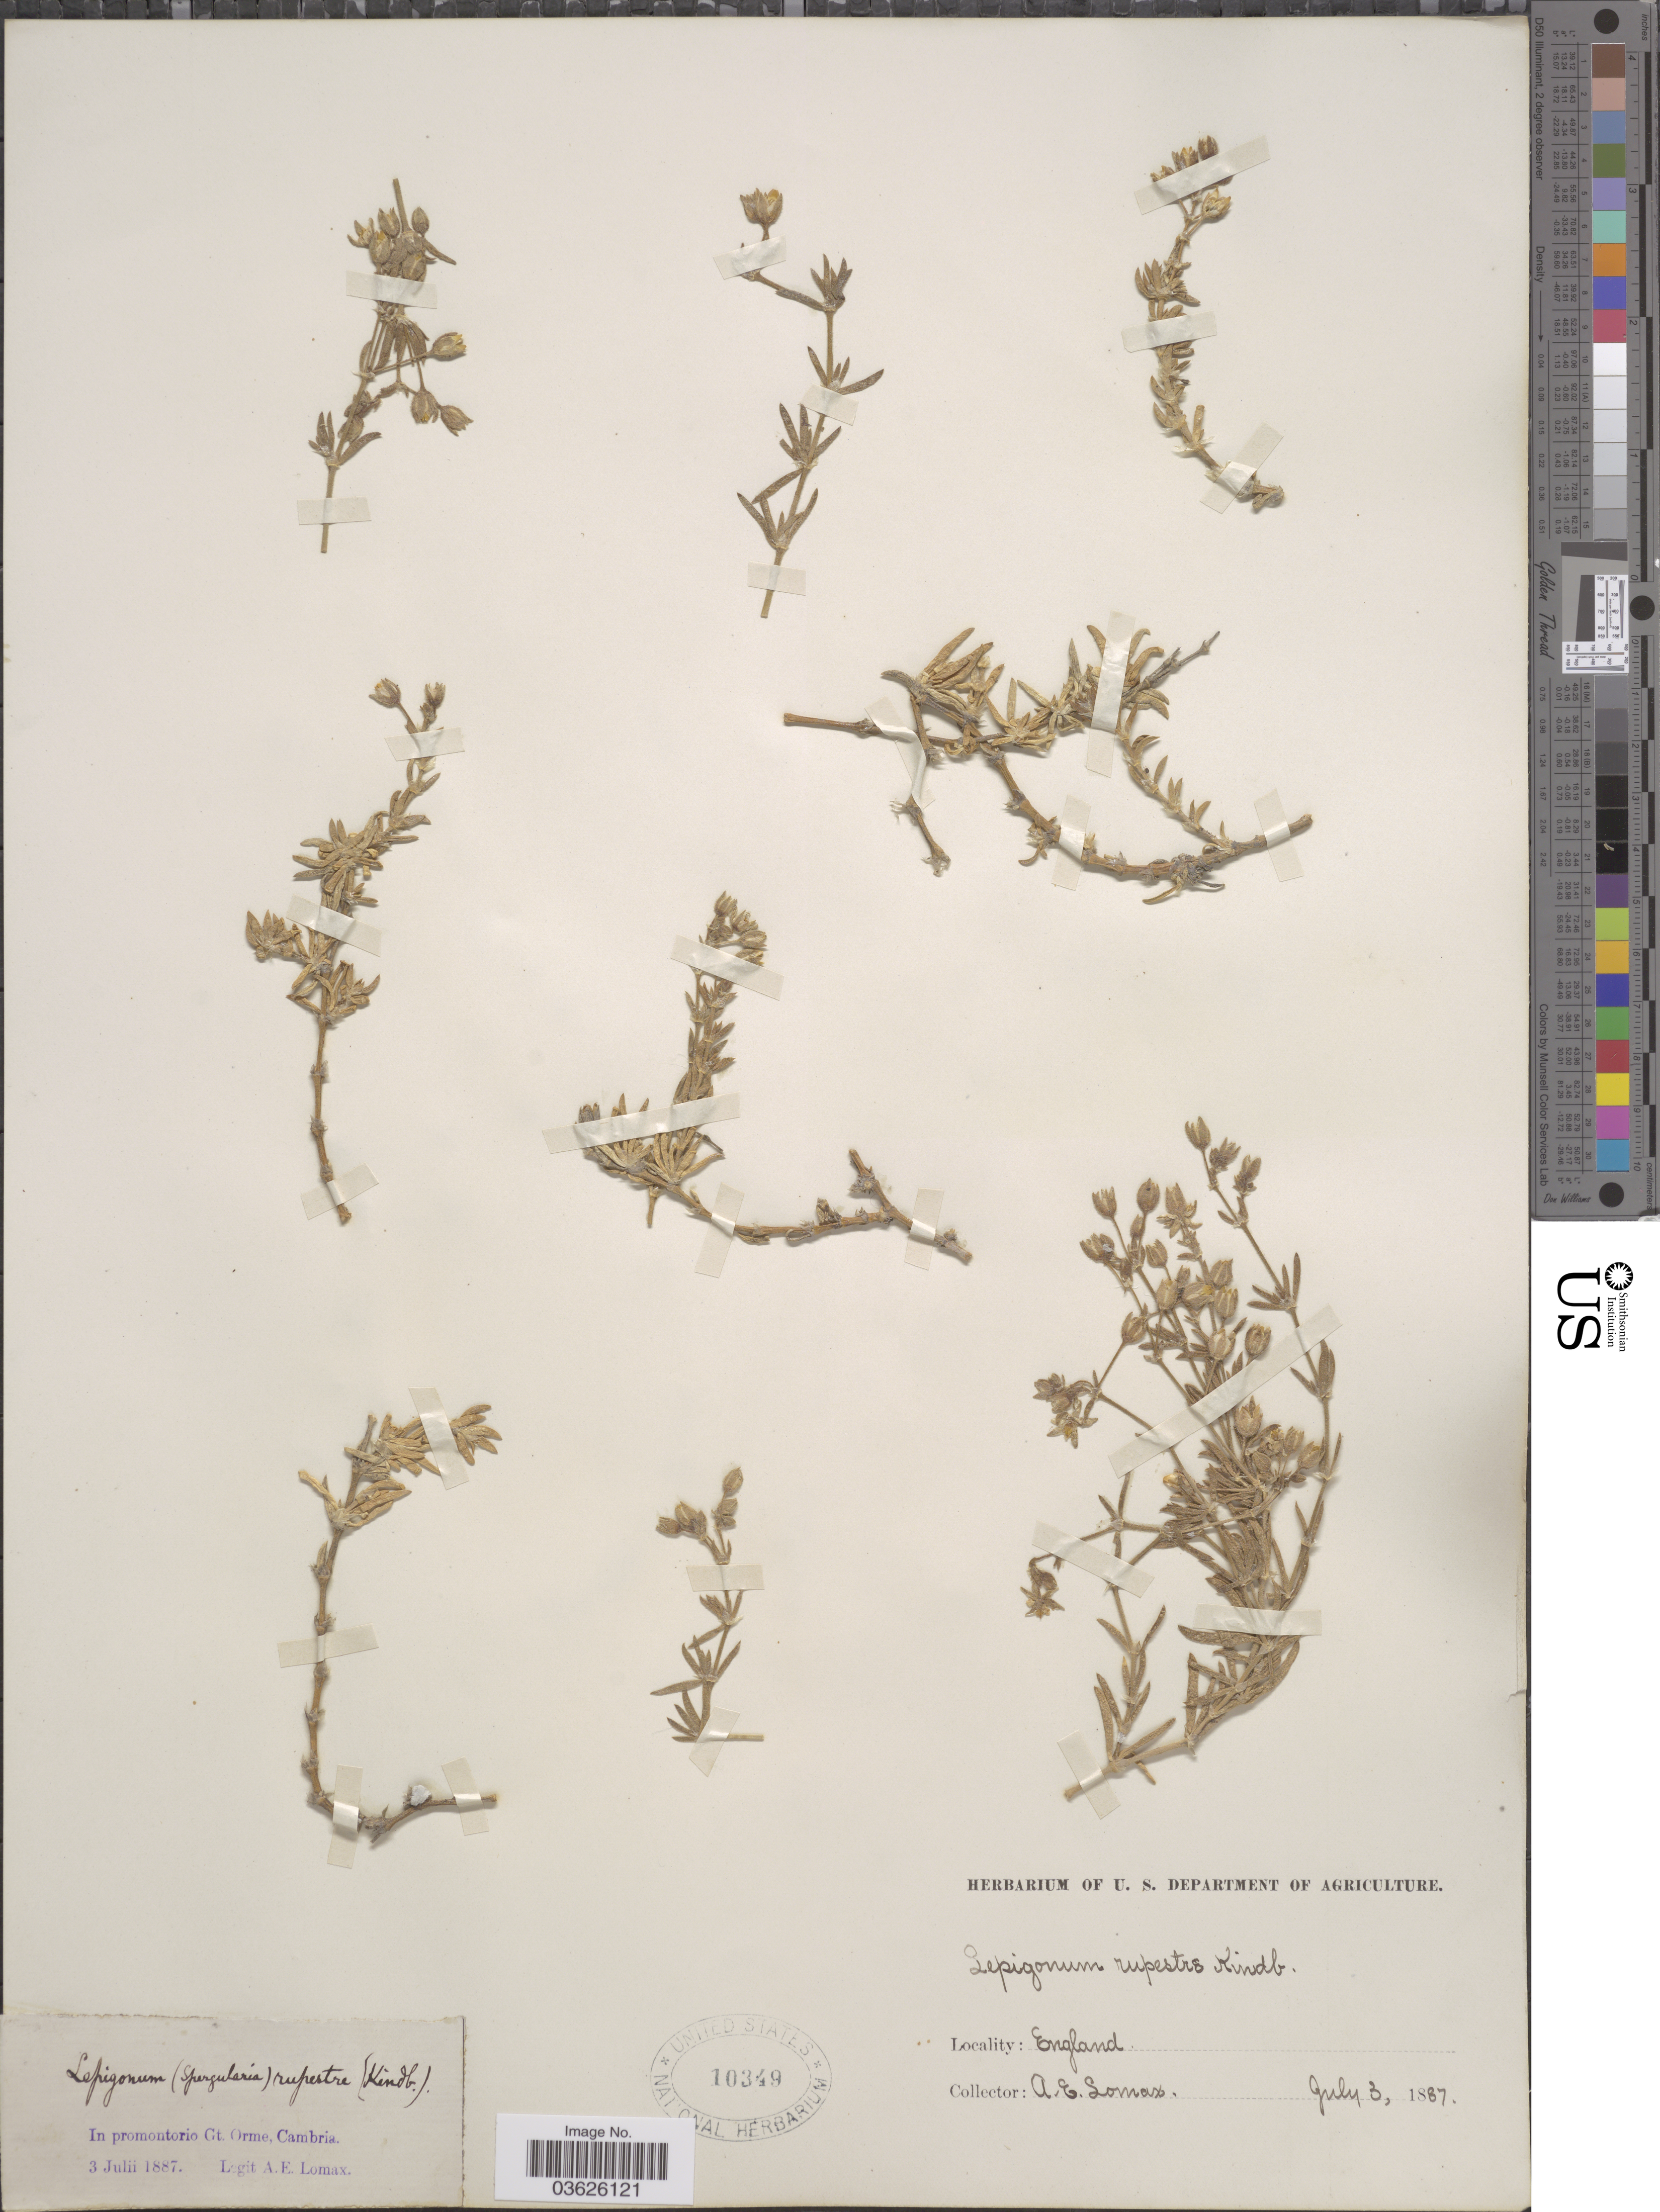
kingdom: Plantae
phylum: Tracheophyta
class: Magnoliopsida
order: Caryophyllales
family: Caryophyllaceae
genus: Spergularia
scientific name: Spergularia rupestris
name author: Cambess.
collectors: A. Lomax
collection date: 1887-07-03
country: United Kingdom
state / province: England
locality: In promontorio Gt. Orme, Cambria.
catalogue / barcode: US 10349